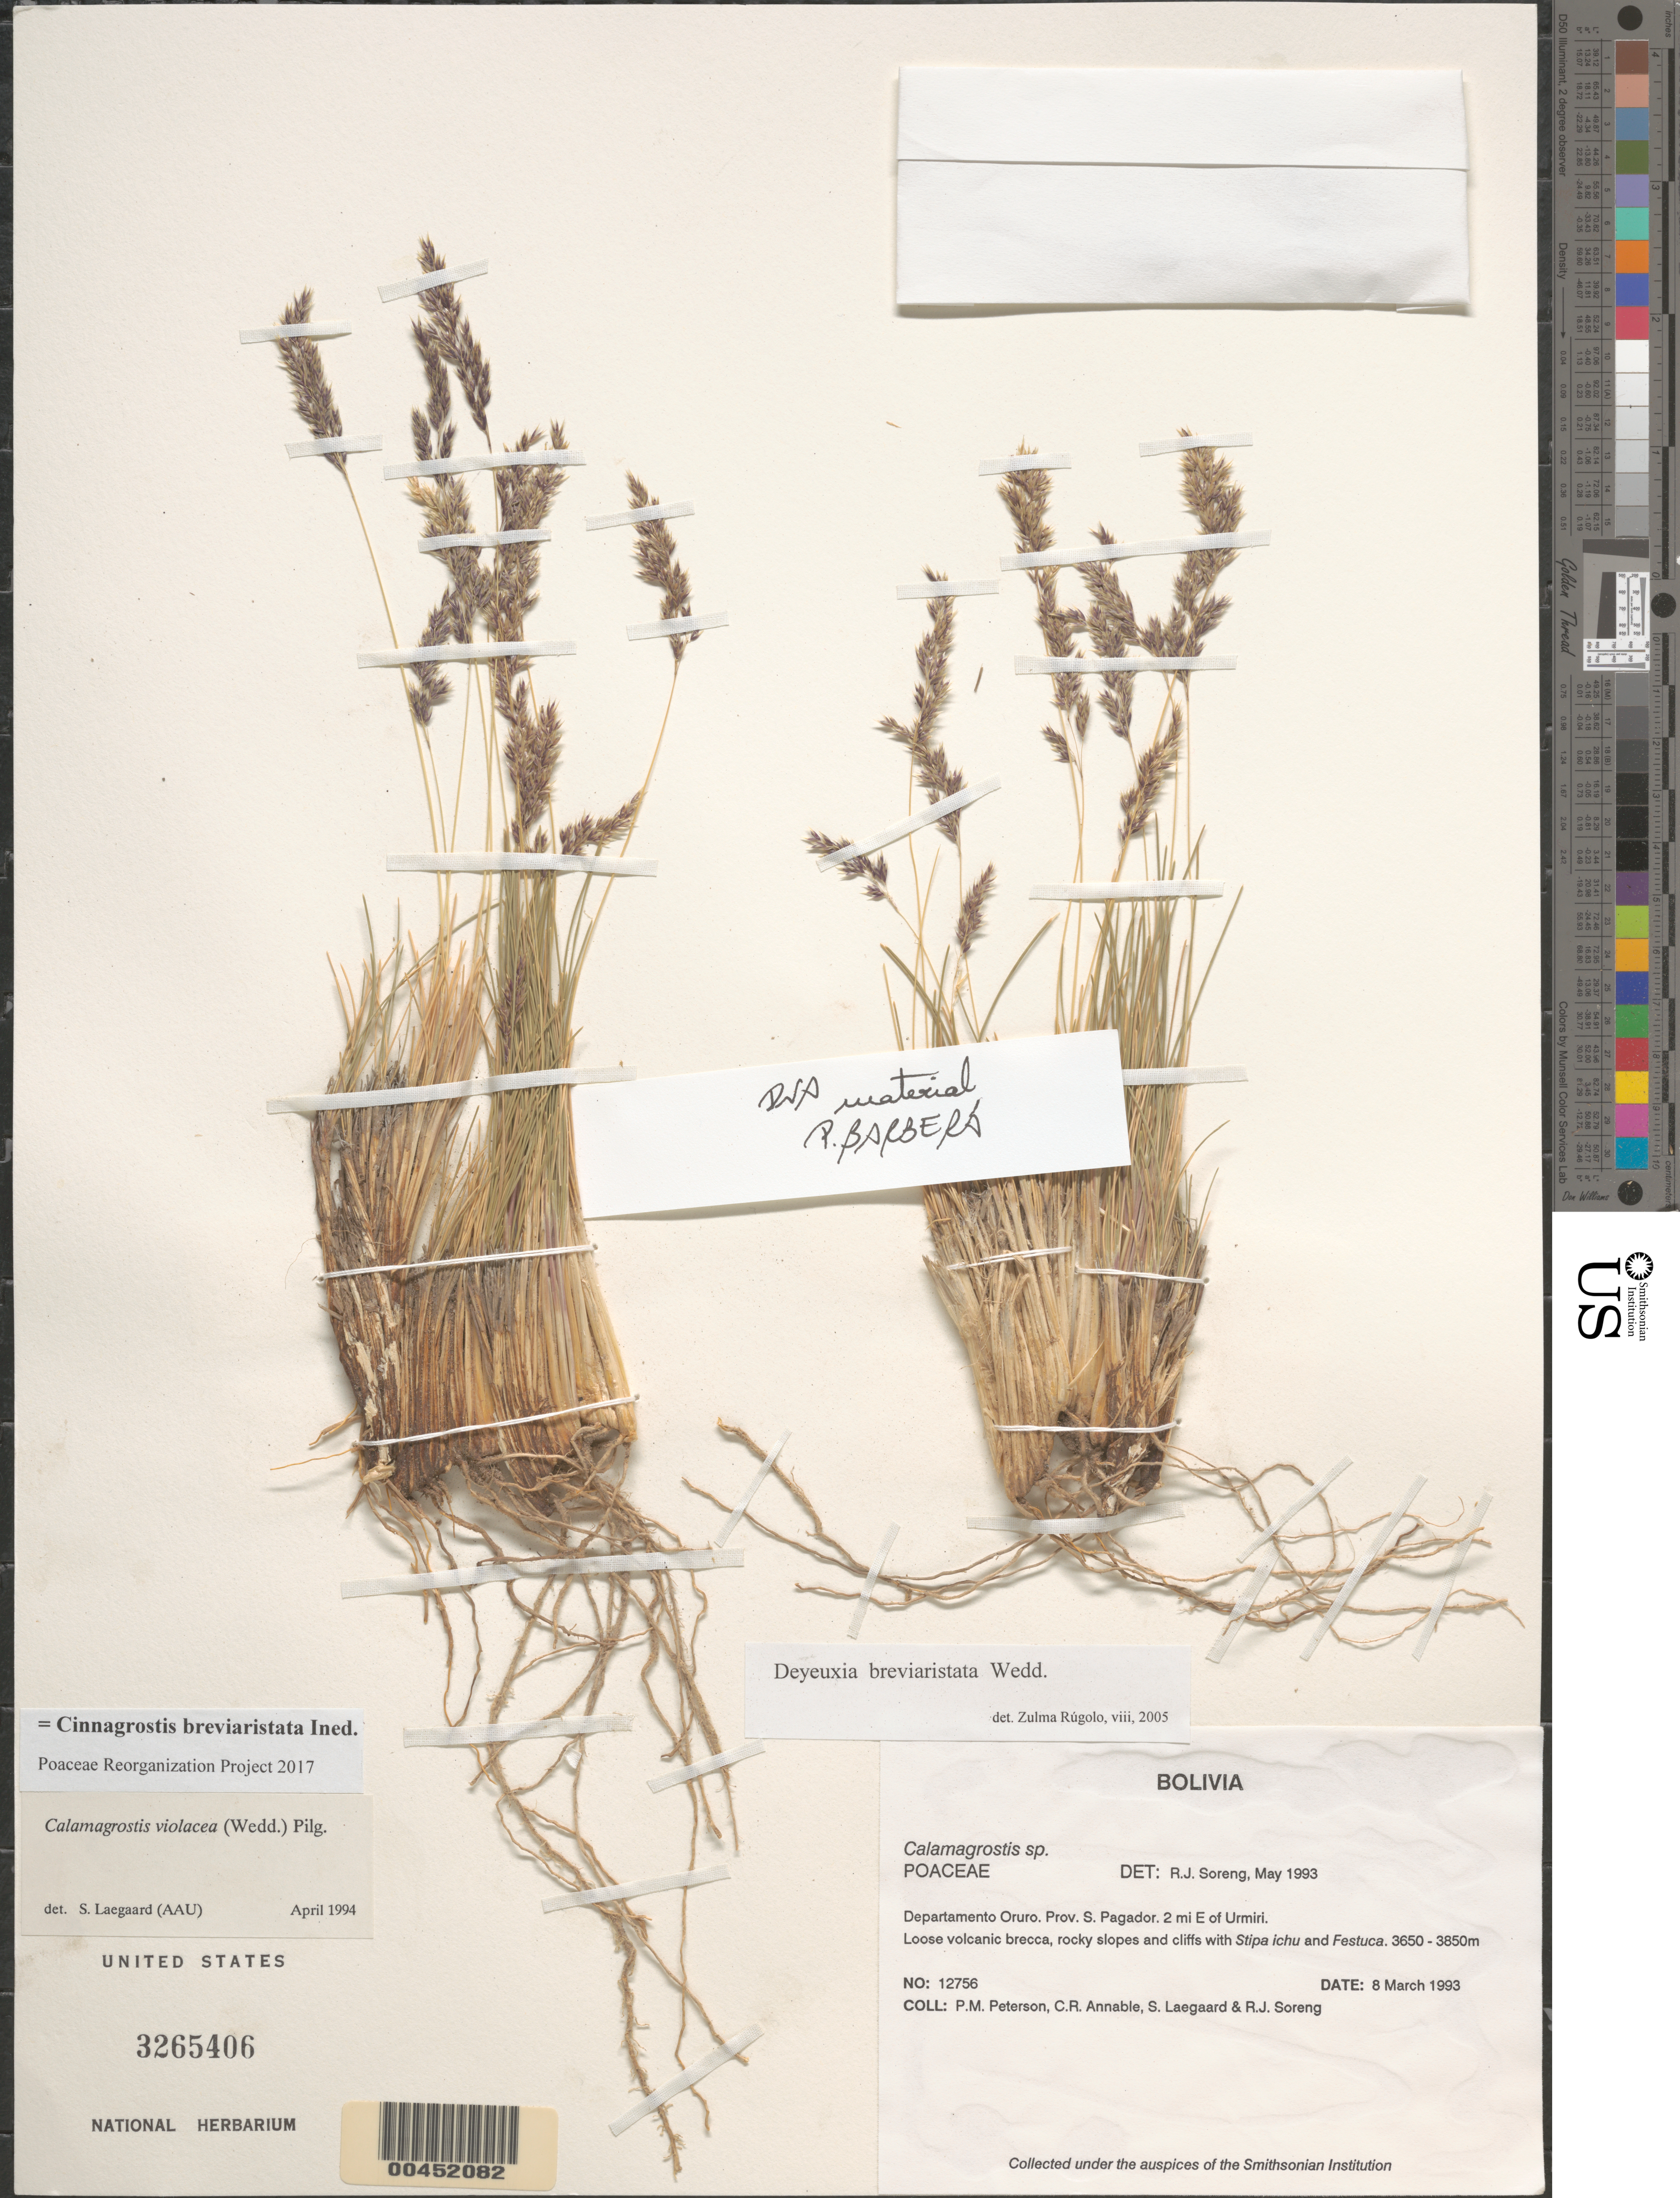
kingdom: Plantae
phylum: Tracheophyta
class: Liliopsida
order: Poales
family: Poaceae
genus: Cinnagrostis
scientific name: Cinnagrostis breviaristata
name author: (Wedd.) P.M. Peterson et al.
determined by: Poaceae Reorganization Project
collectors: P. M. Peterson, C. R. Annable, S. Lægaard & R. J. Soreng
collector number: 12756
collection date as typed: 08 Mar 1993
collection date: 1993-03-08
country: Bolivia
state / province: Oruro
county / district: Sebastián Pagador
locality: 2 mi E of Urmiri.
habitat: Loose volcanic brecca, rocky slopes and cliffs with Stipa ichu and Festuca.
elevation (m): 3650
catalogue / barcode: US 3265406